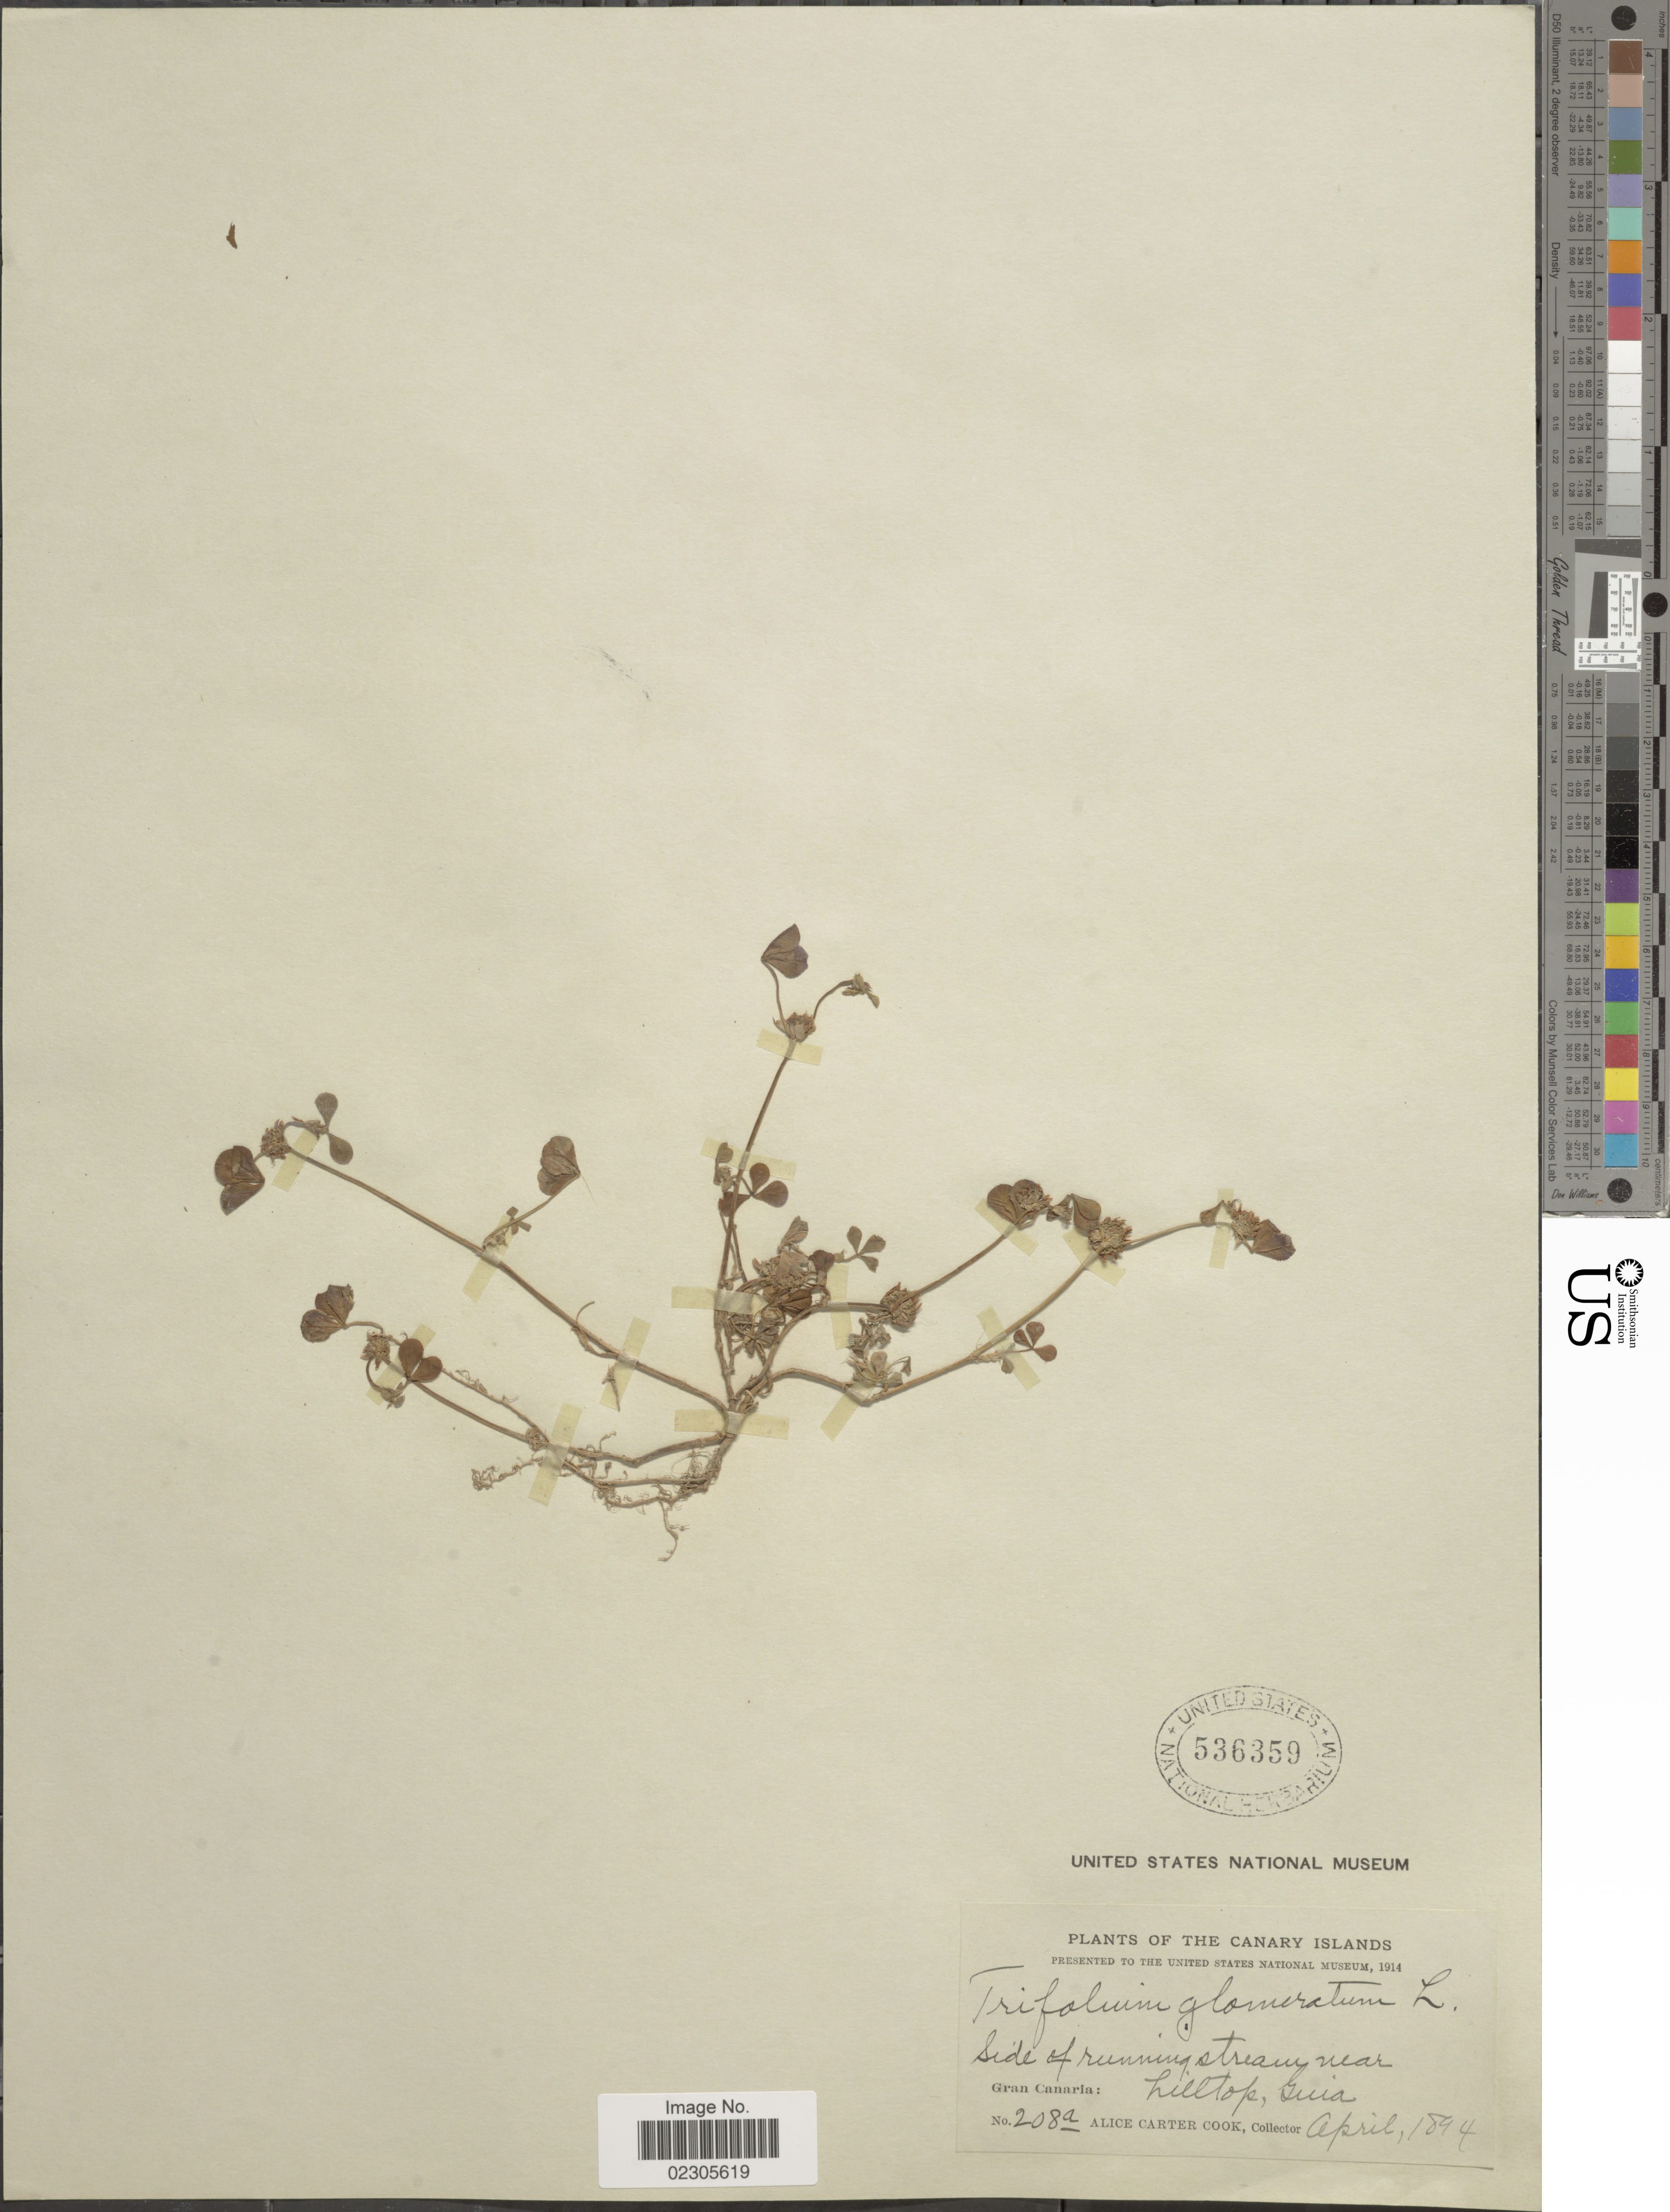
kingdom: Plantae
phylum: Tracheophyta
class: Magnoliopsida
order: Fabales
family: Fabaceae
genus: Trifolium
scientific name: Trifolium glomeratum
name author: L.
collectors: Alice C. Cook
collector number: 208a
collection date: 1894-04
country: Spain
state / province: Canarias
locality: Canary Islands, Gran Canaria: side of running stream near hilltop, Guia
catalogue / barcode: US 5365359